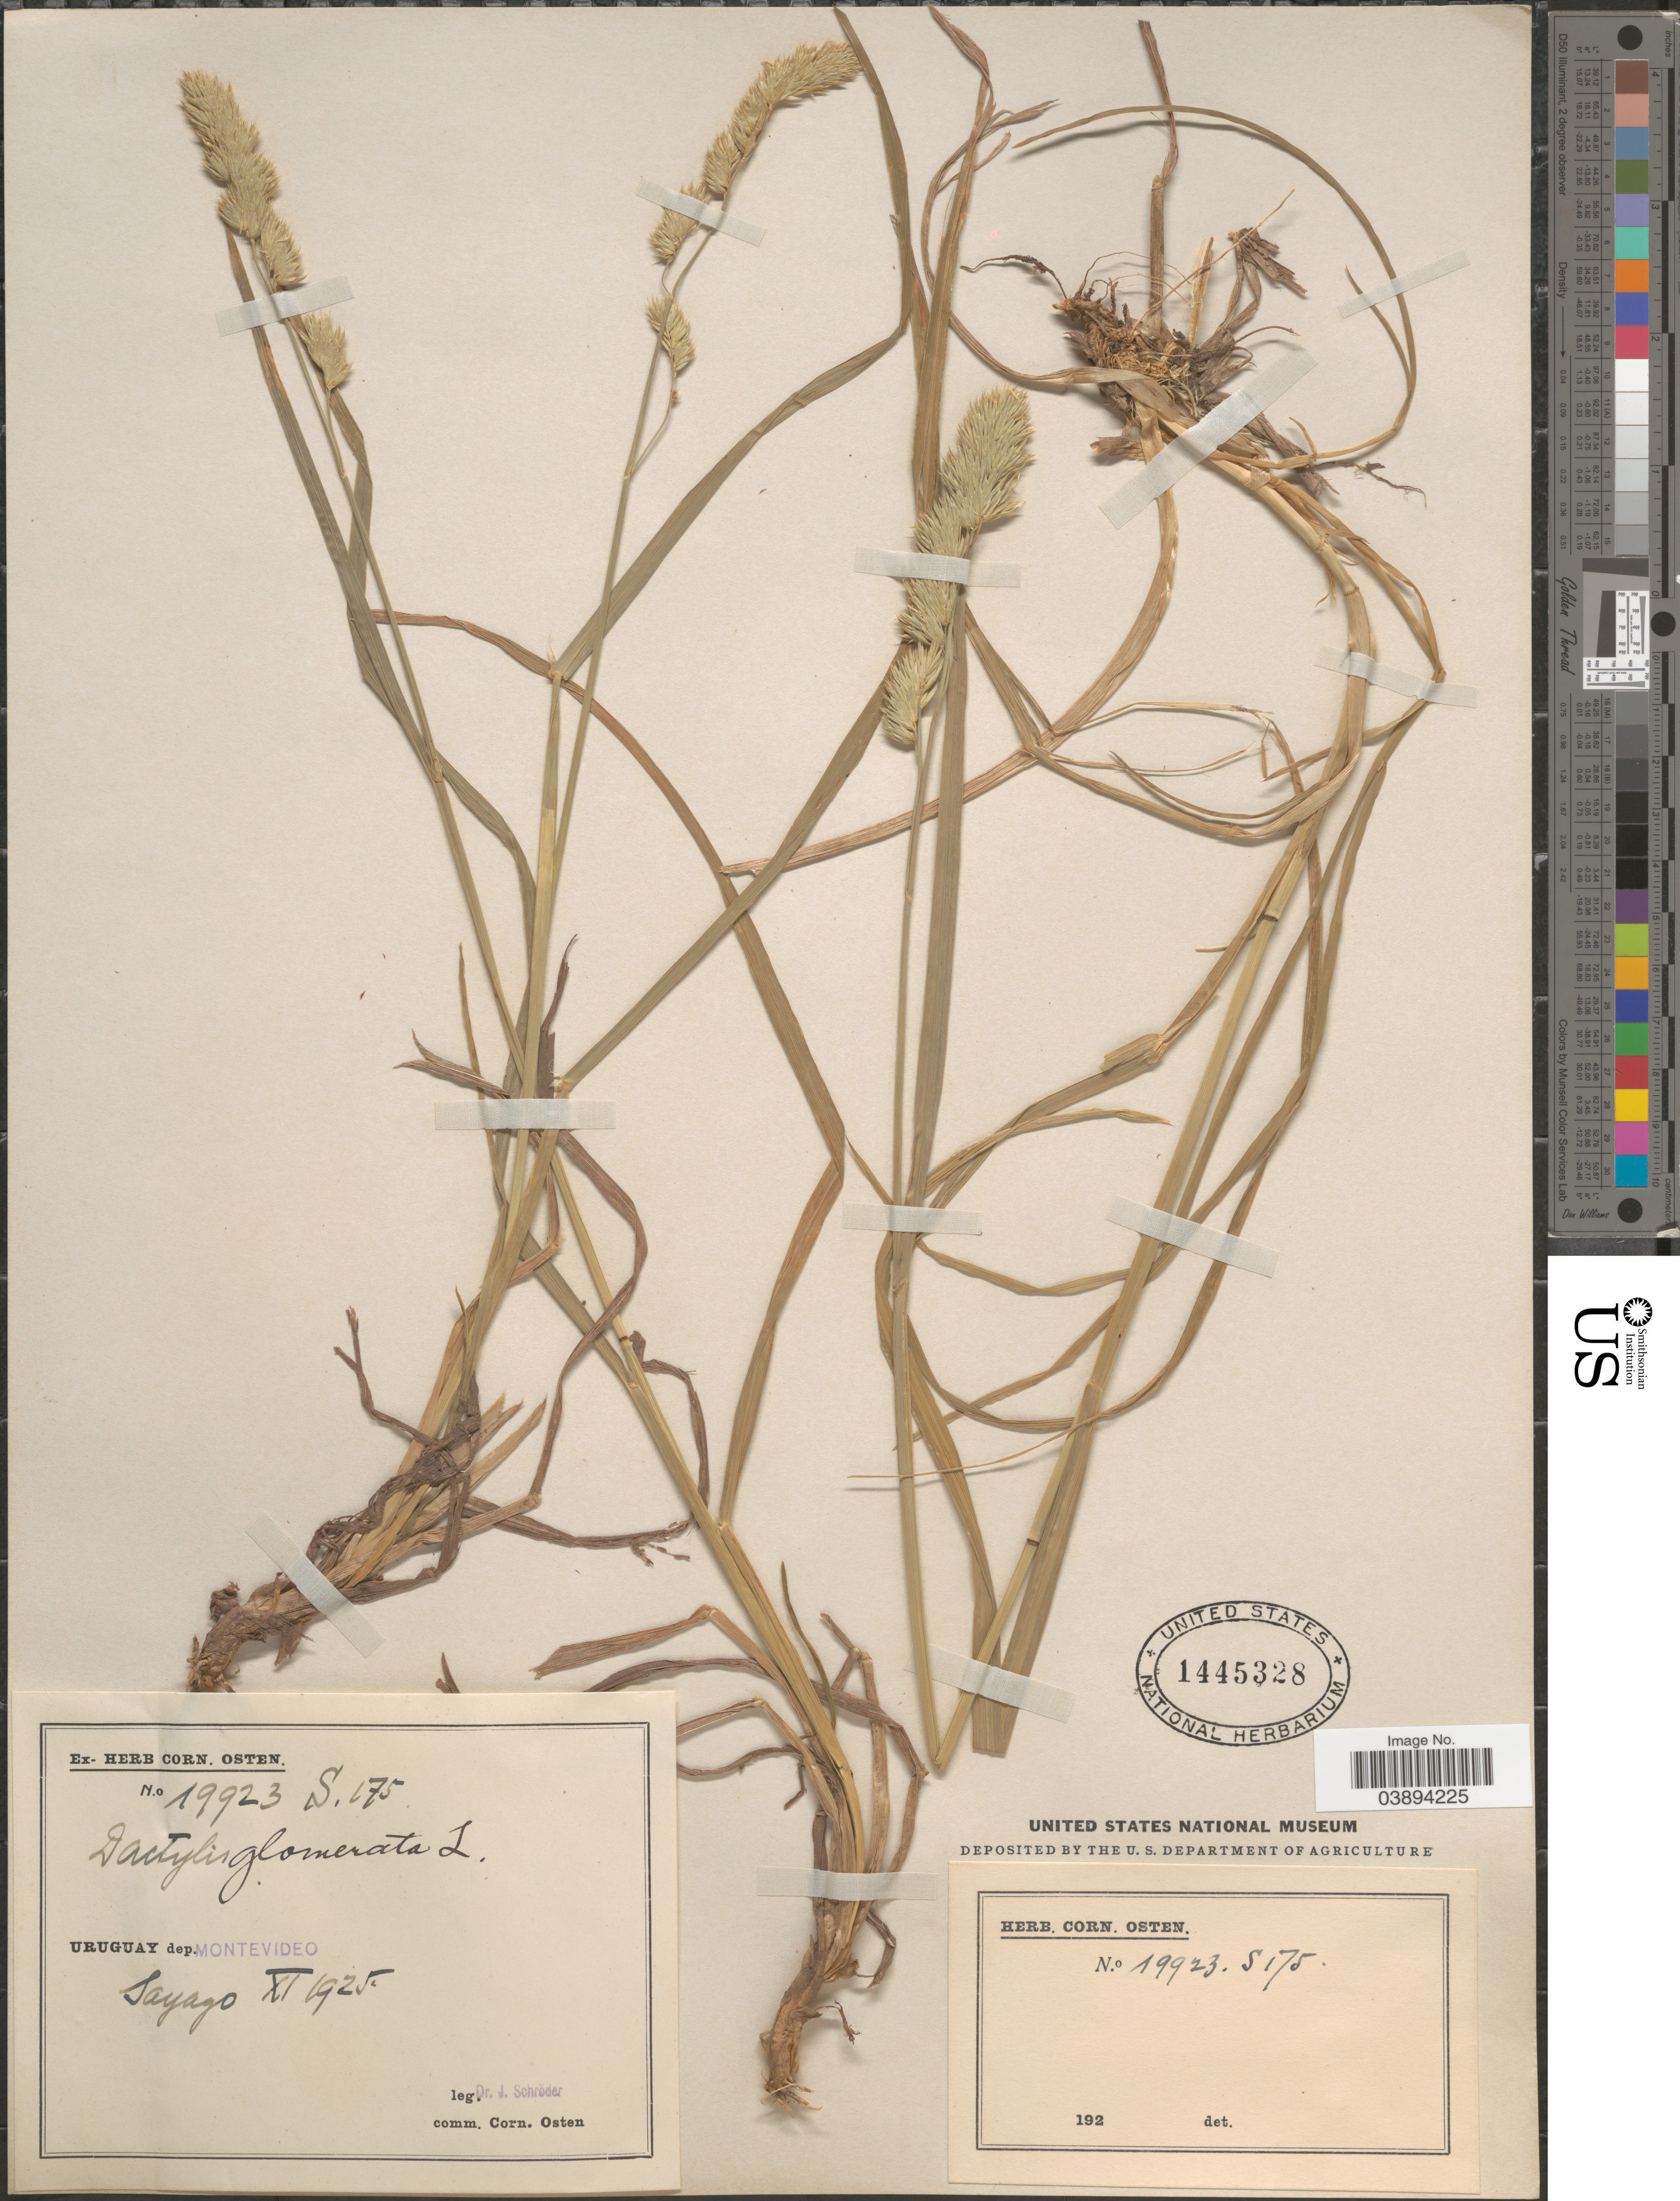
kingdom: Plantae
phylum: Tracheophyta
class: Liliopsida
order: Poales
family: Poaceae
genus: Dactylis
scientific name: Dactylis glomerata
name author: L.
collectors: J. Schröder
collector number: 19923 S.175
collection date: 1925-11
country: Uruguay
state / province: Montevideo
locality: Dep.Montevideo. Sayago.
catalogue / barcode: US 1445328